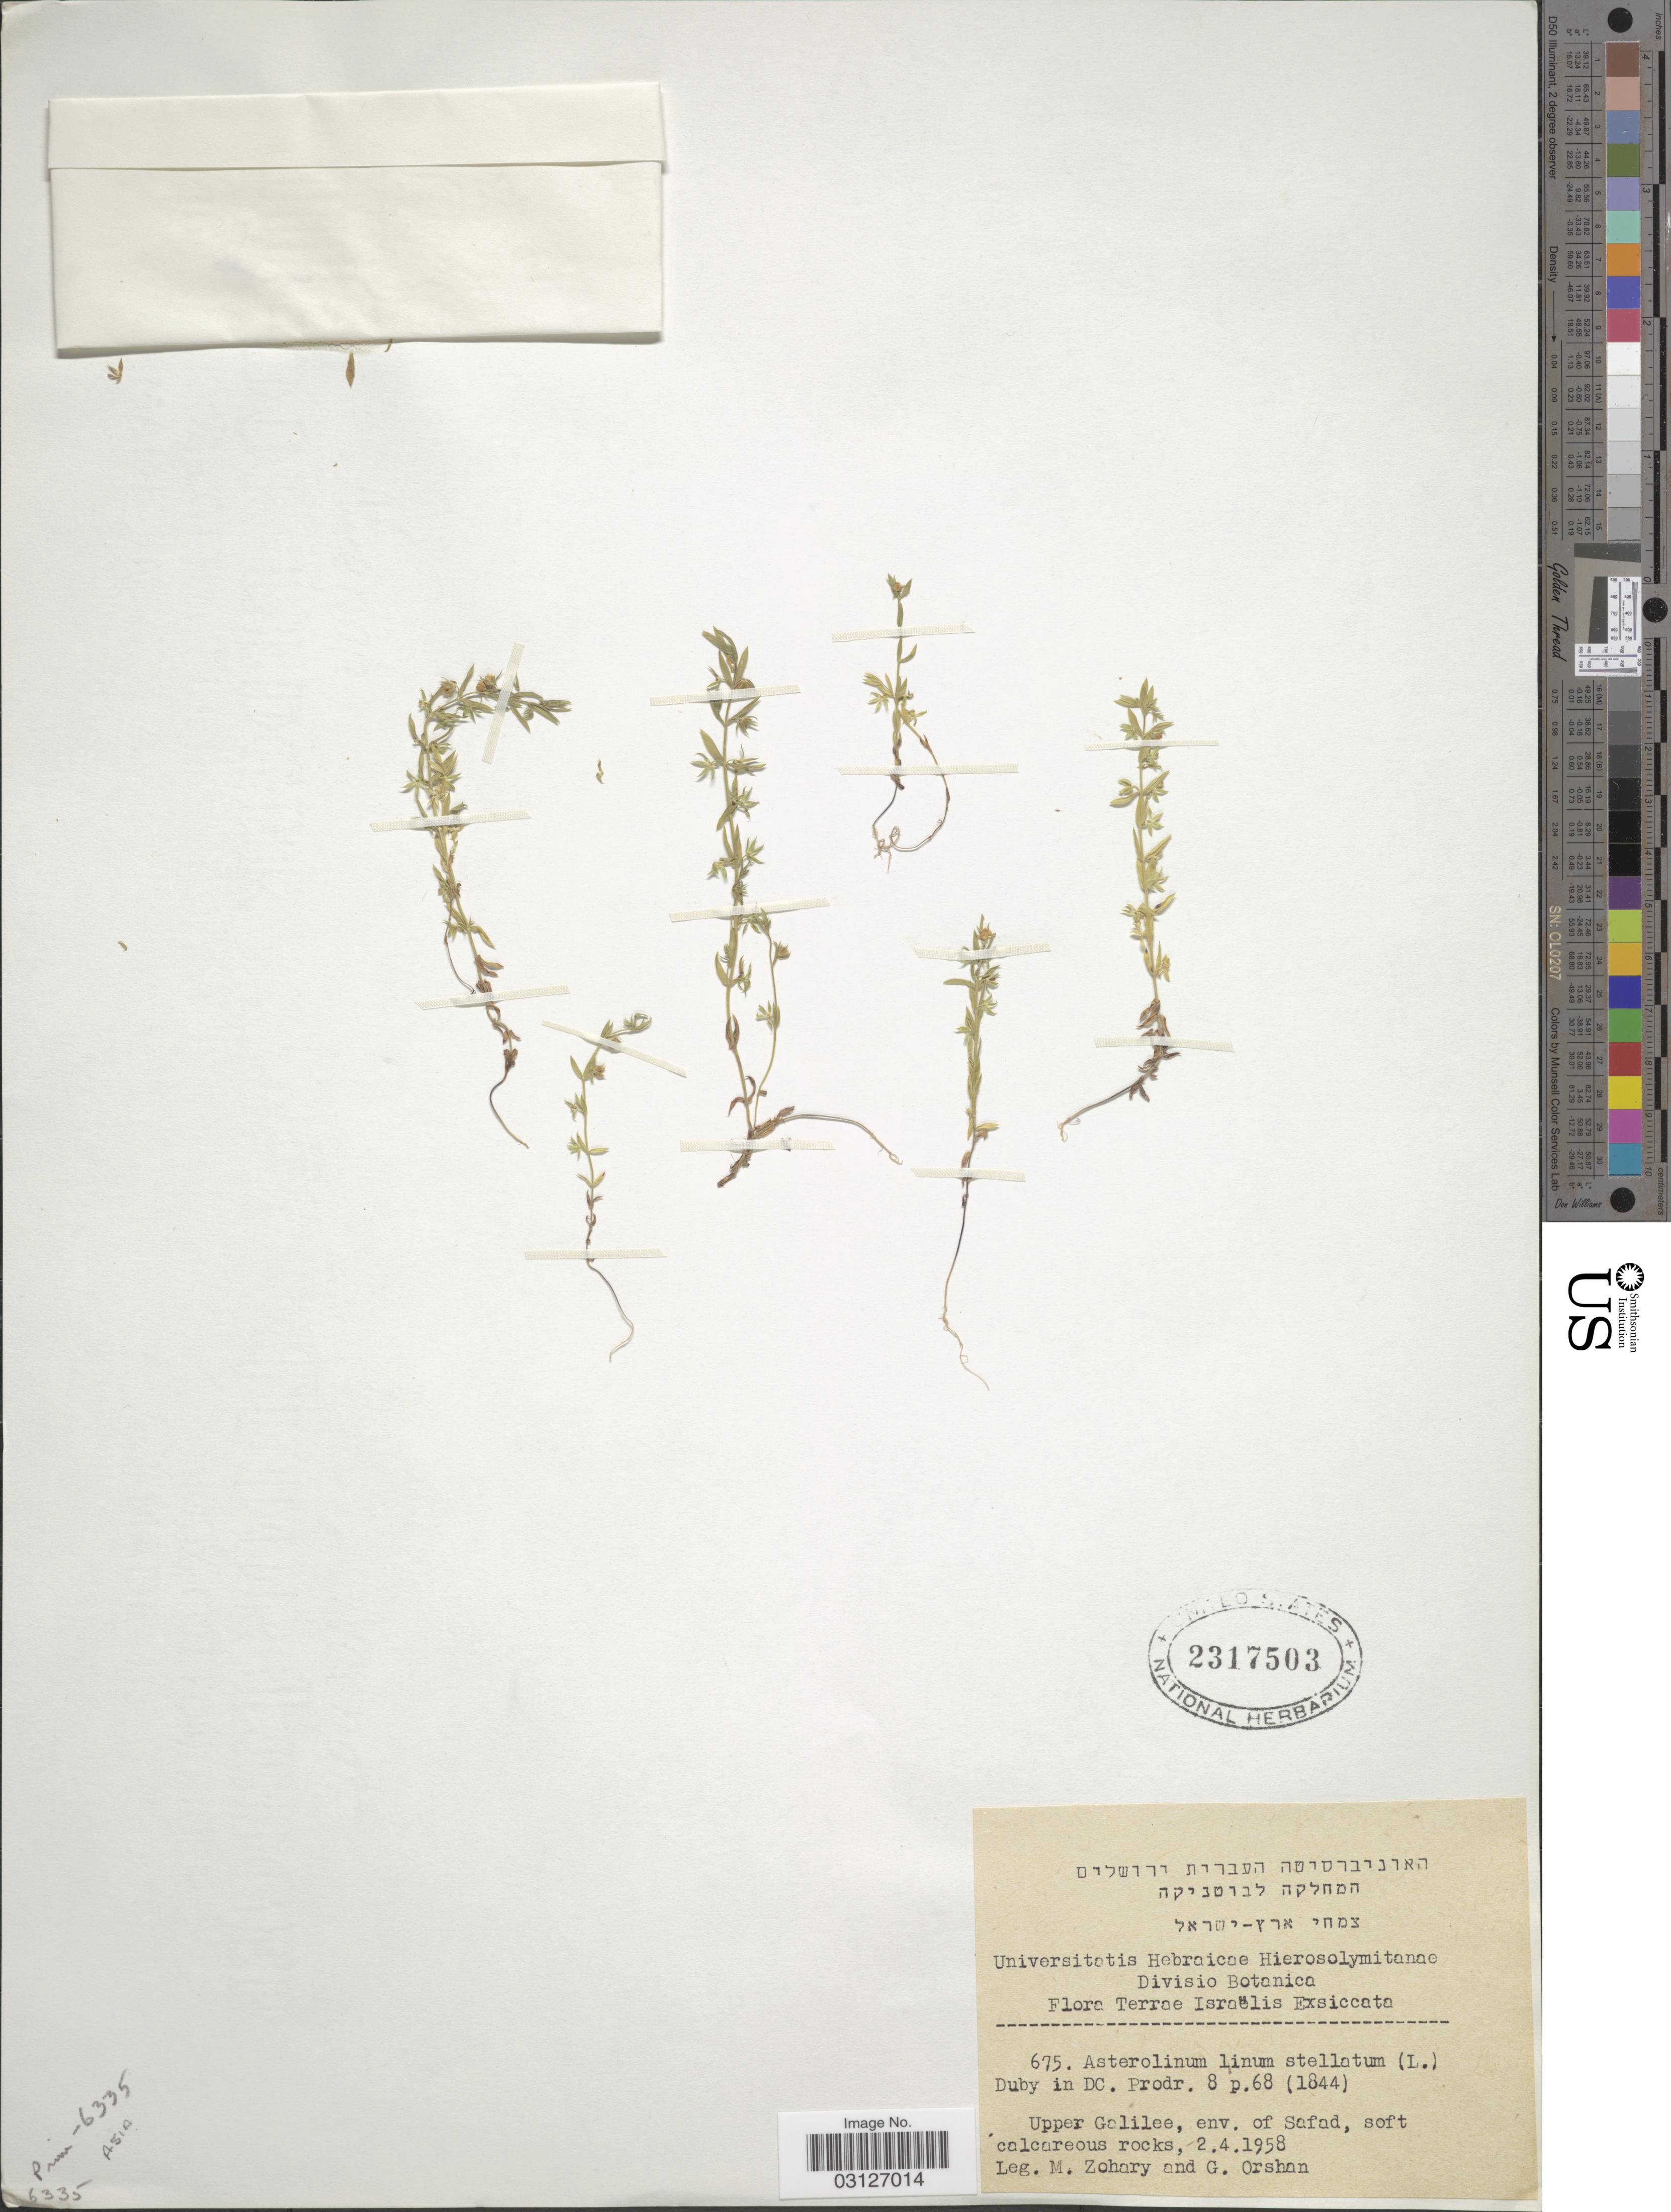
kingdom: Plantae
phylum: Tracheophyta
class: Magnoliopsida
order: Ericales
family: Primulaceae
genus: Asterolinon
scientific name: Asterolinon linum-stellatum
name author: (L.) Duby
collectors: M. Zohary & G. Orshan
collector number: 675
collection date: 1958-04-02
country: Israel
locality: Upper Galilee. env. of Safad.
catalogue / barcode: US 2317503